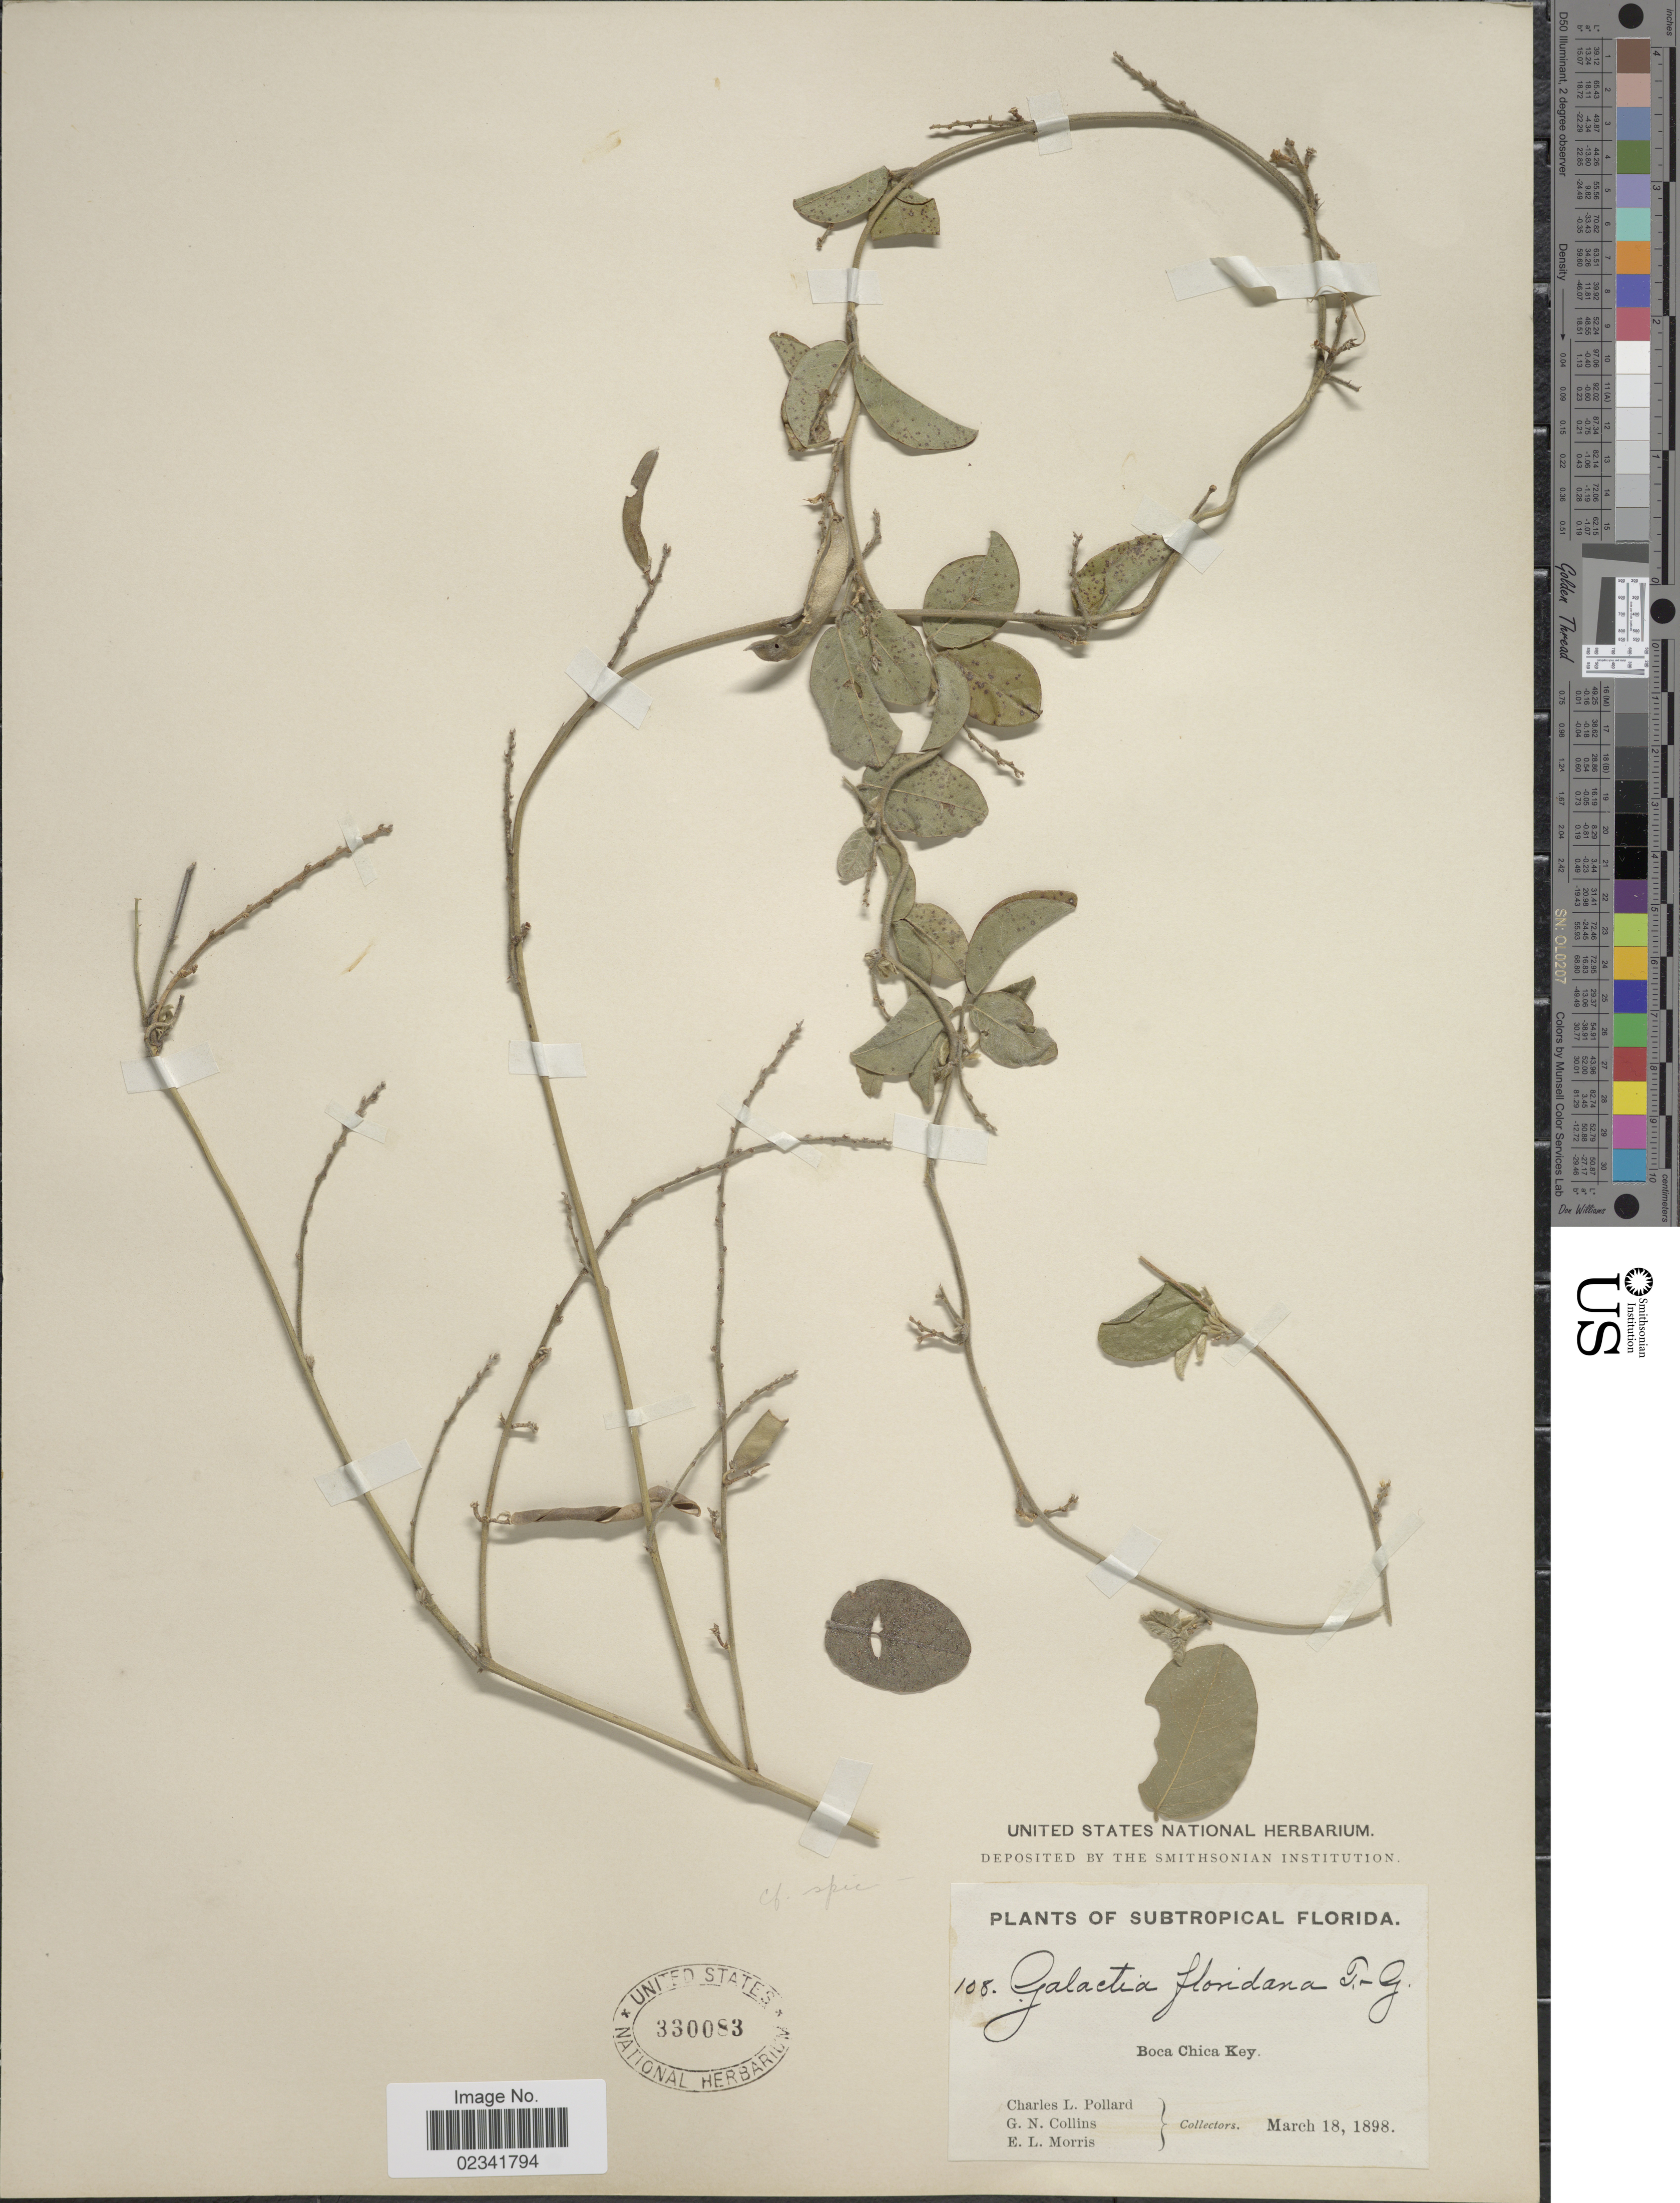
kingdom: Plantae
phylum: Tracheophyta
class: Magnoliopsida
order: Fabales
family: Fabaceae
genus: Galactia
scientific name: Galactia spiciformis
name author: Torr. & A. Gray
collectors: C. L. Pollard, G. Collins & E. Morris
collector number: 108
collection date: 1898-03-18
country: United States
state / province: Florida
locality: Subtropical Florida, Boca Chica Key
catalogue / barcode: US 330083